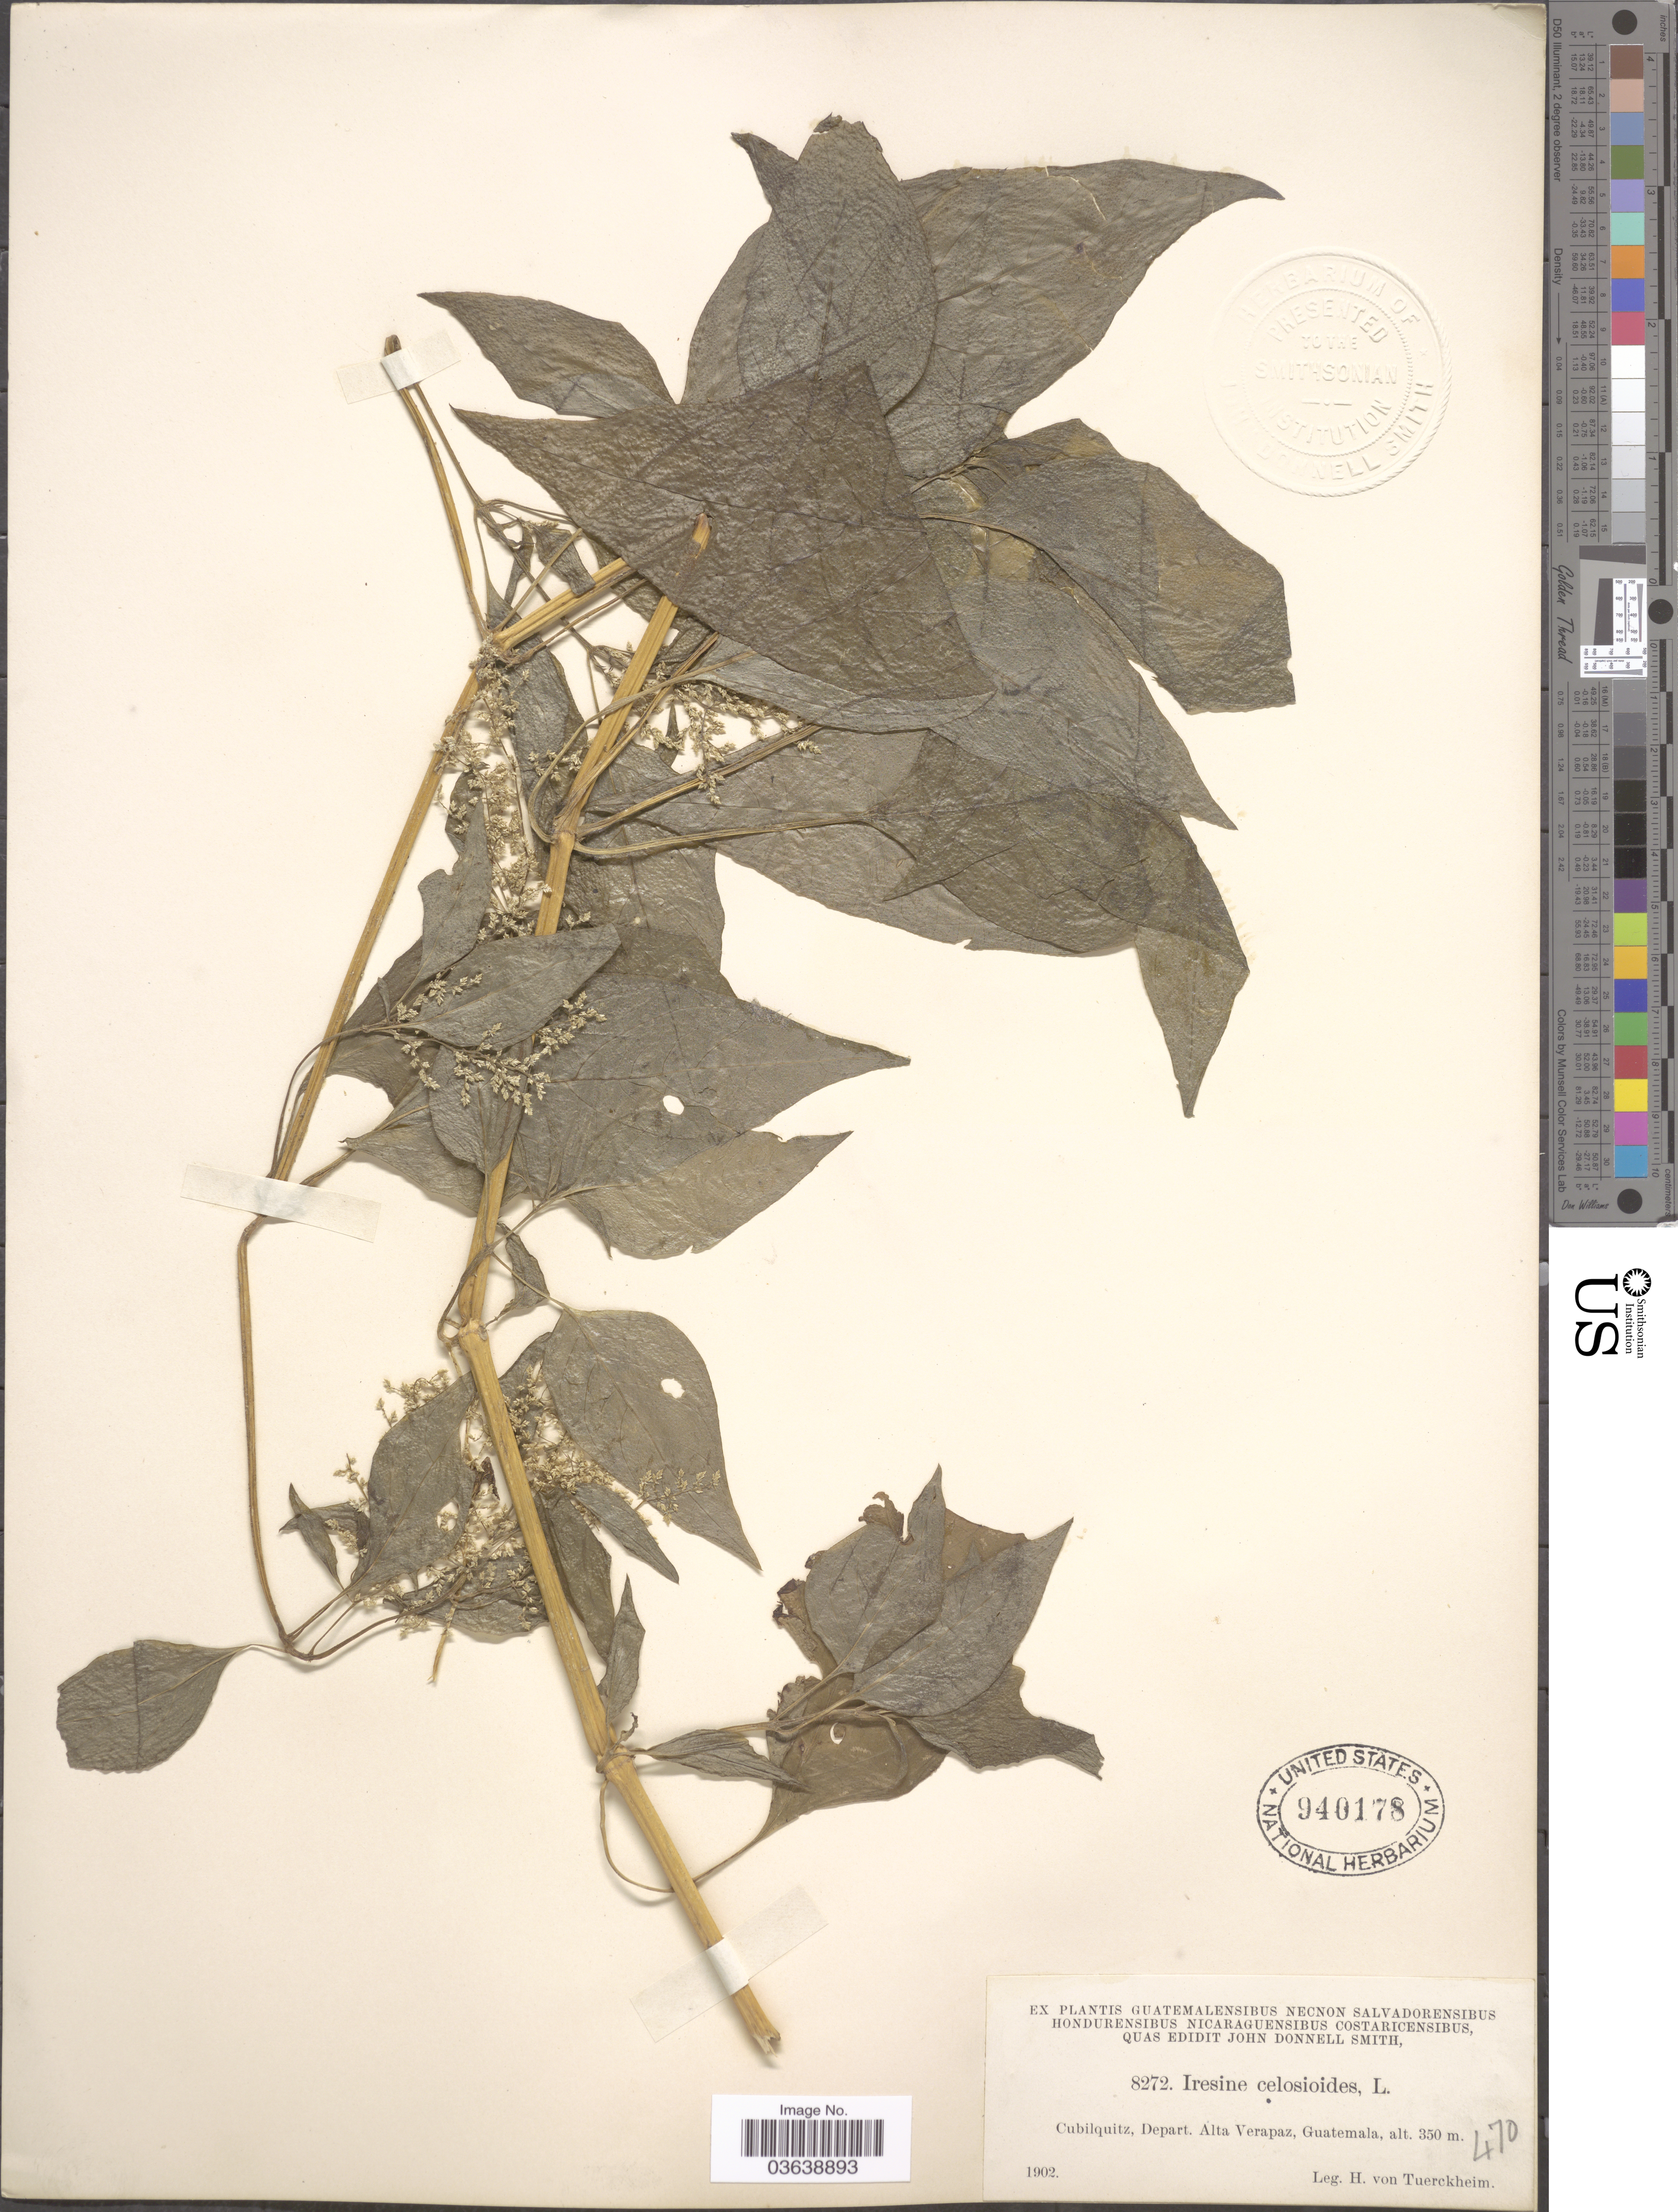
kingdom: Plantae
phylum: Tracheophyta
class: Magnoliopsida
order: Caryophyllales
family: Amaranthaceae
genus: Iresine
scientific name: Iresine celosia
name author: L.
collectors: H. von Türckheim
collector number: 8272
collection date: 1902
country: Guatemala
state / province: Alta Verapaz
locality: Cubilquitz, Depart. Alta Verapaz.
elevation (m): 350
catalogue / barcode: US 940178